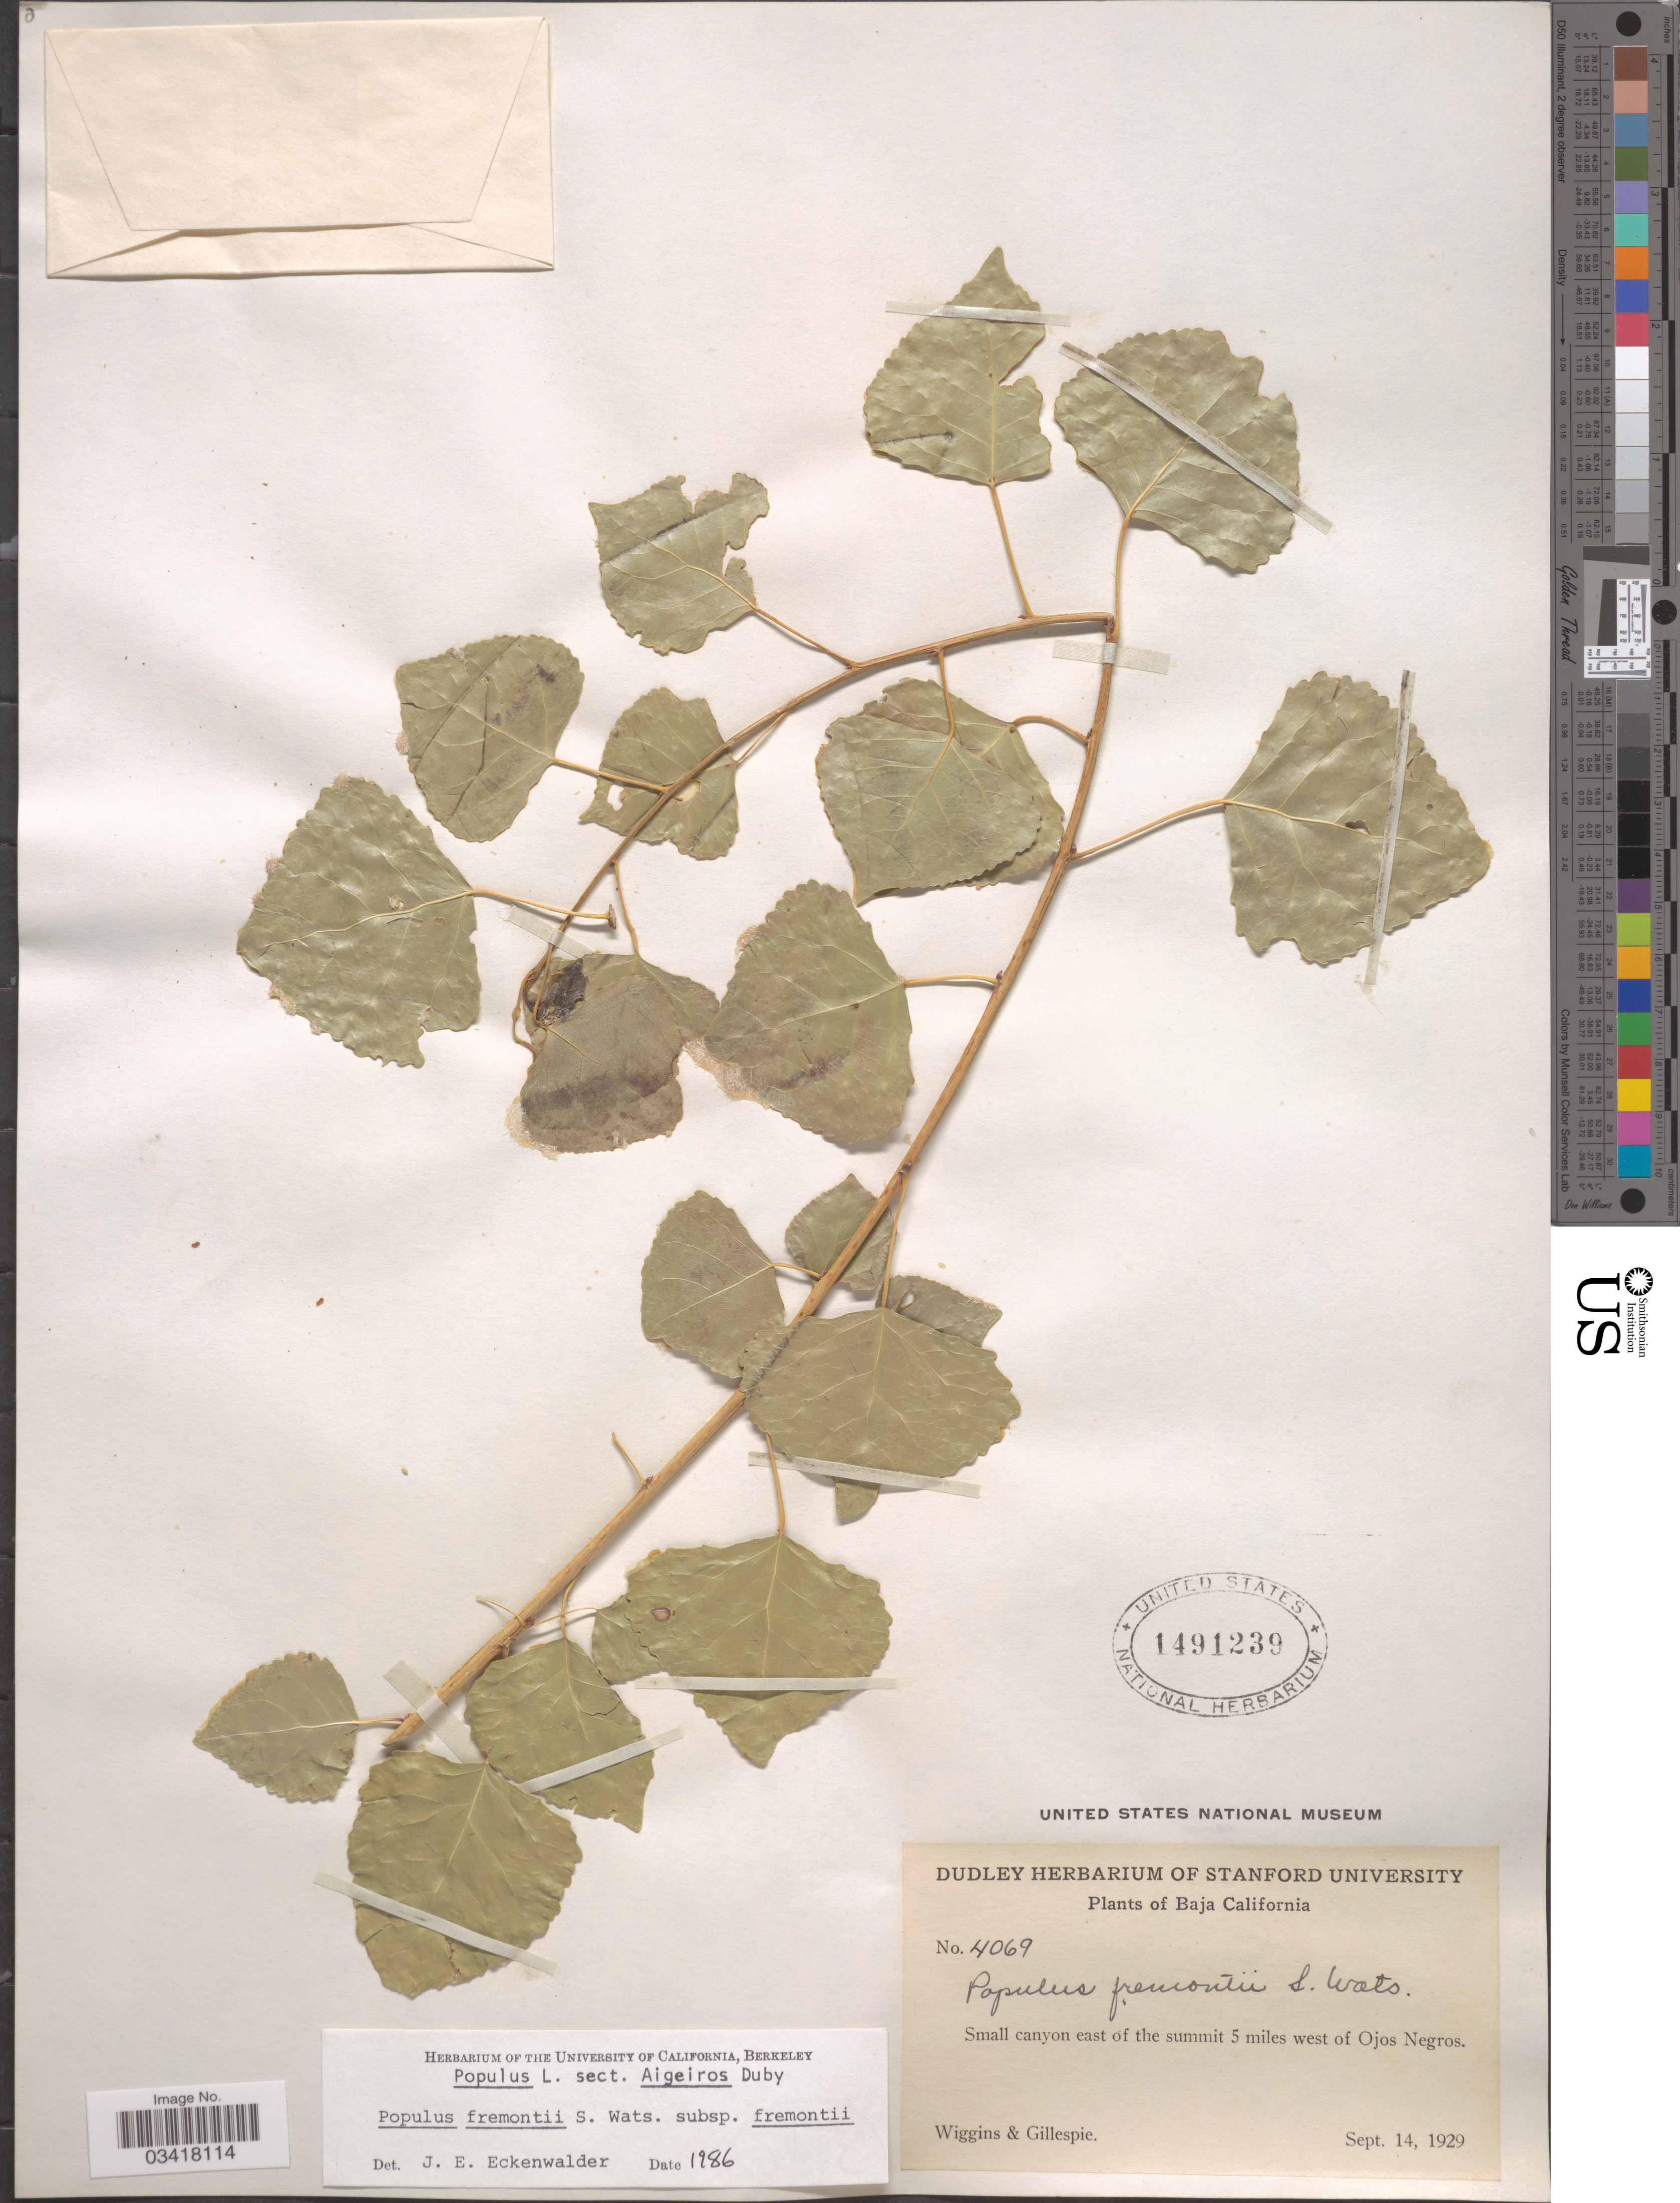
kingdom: Plantae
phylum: Tracheophyta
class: Magnoliopsida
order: Malpighiales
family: Salicaceae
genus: Populus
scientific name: Populus fremontii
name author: S. Watson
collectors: -- Wiggins & -- Gillespie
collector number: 4069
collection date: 1929-09-14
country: Mexico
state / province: Baja California Norte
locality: Small canyon east of the summit 5 miles west of Ojos Negros.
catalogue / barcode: US 1491239